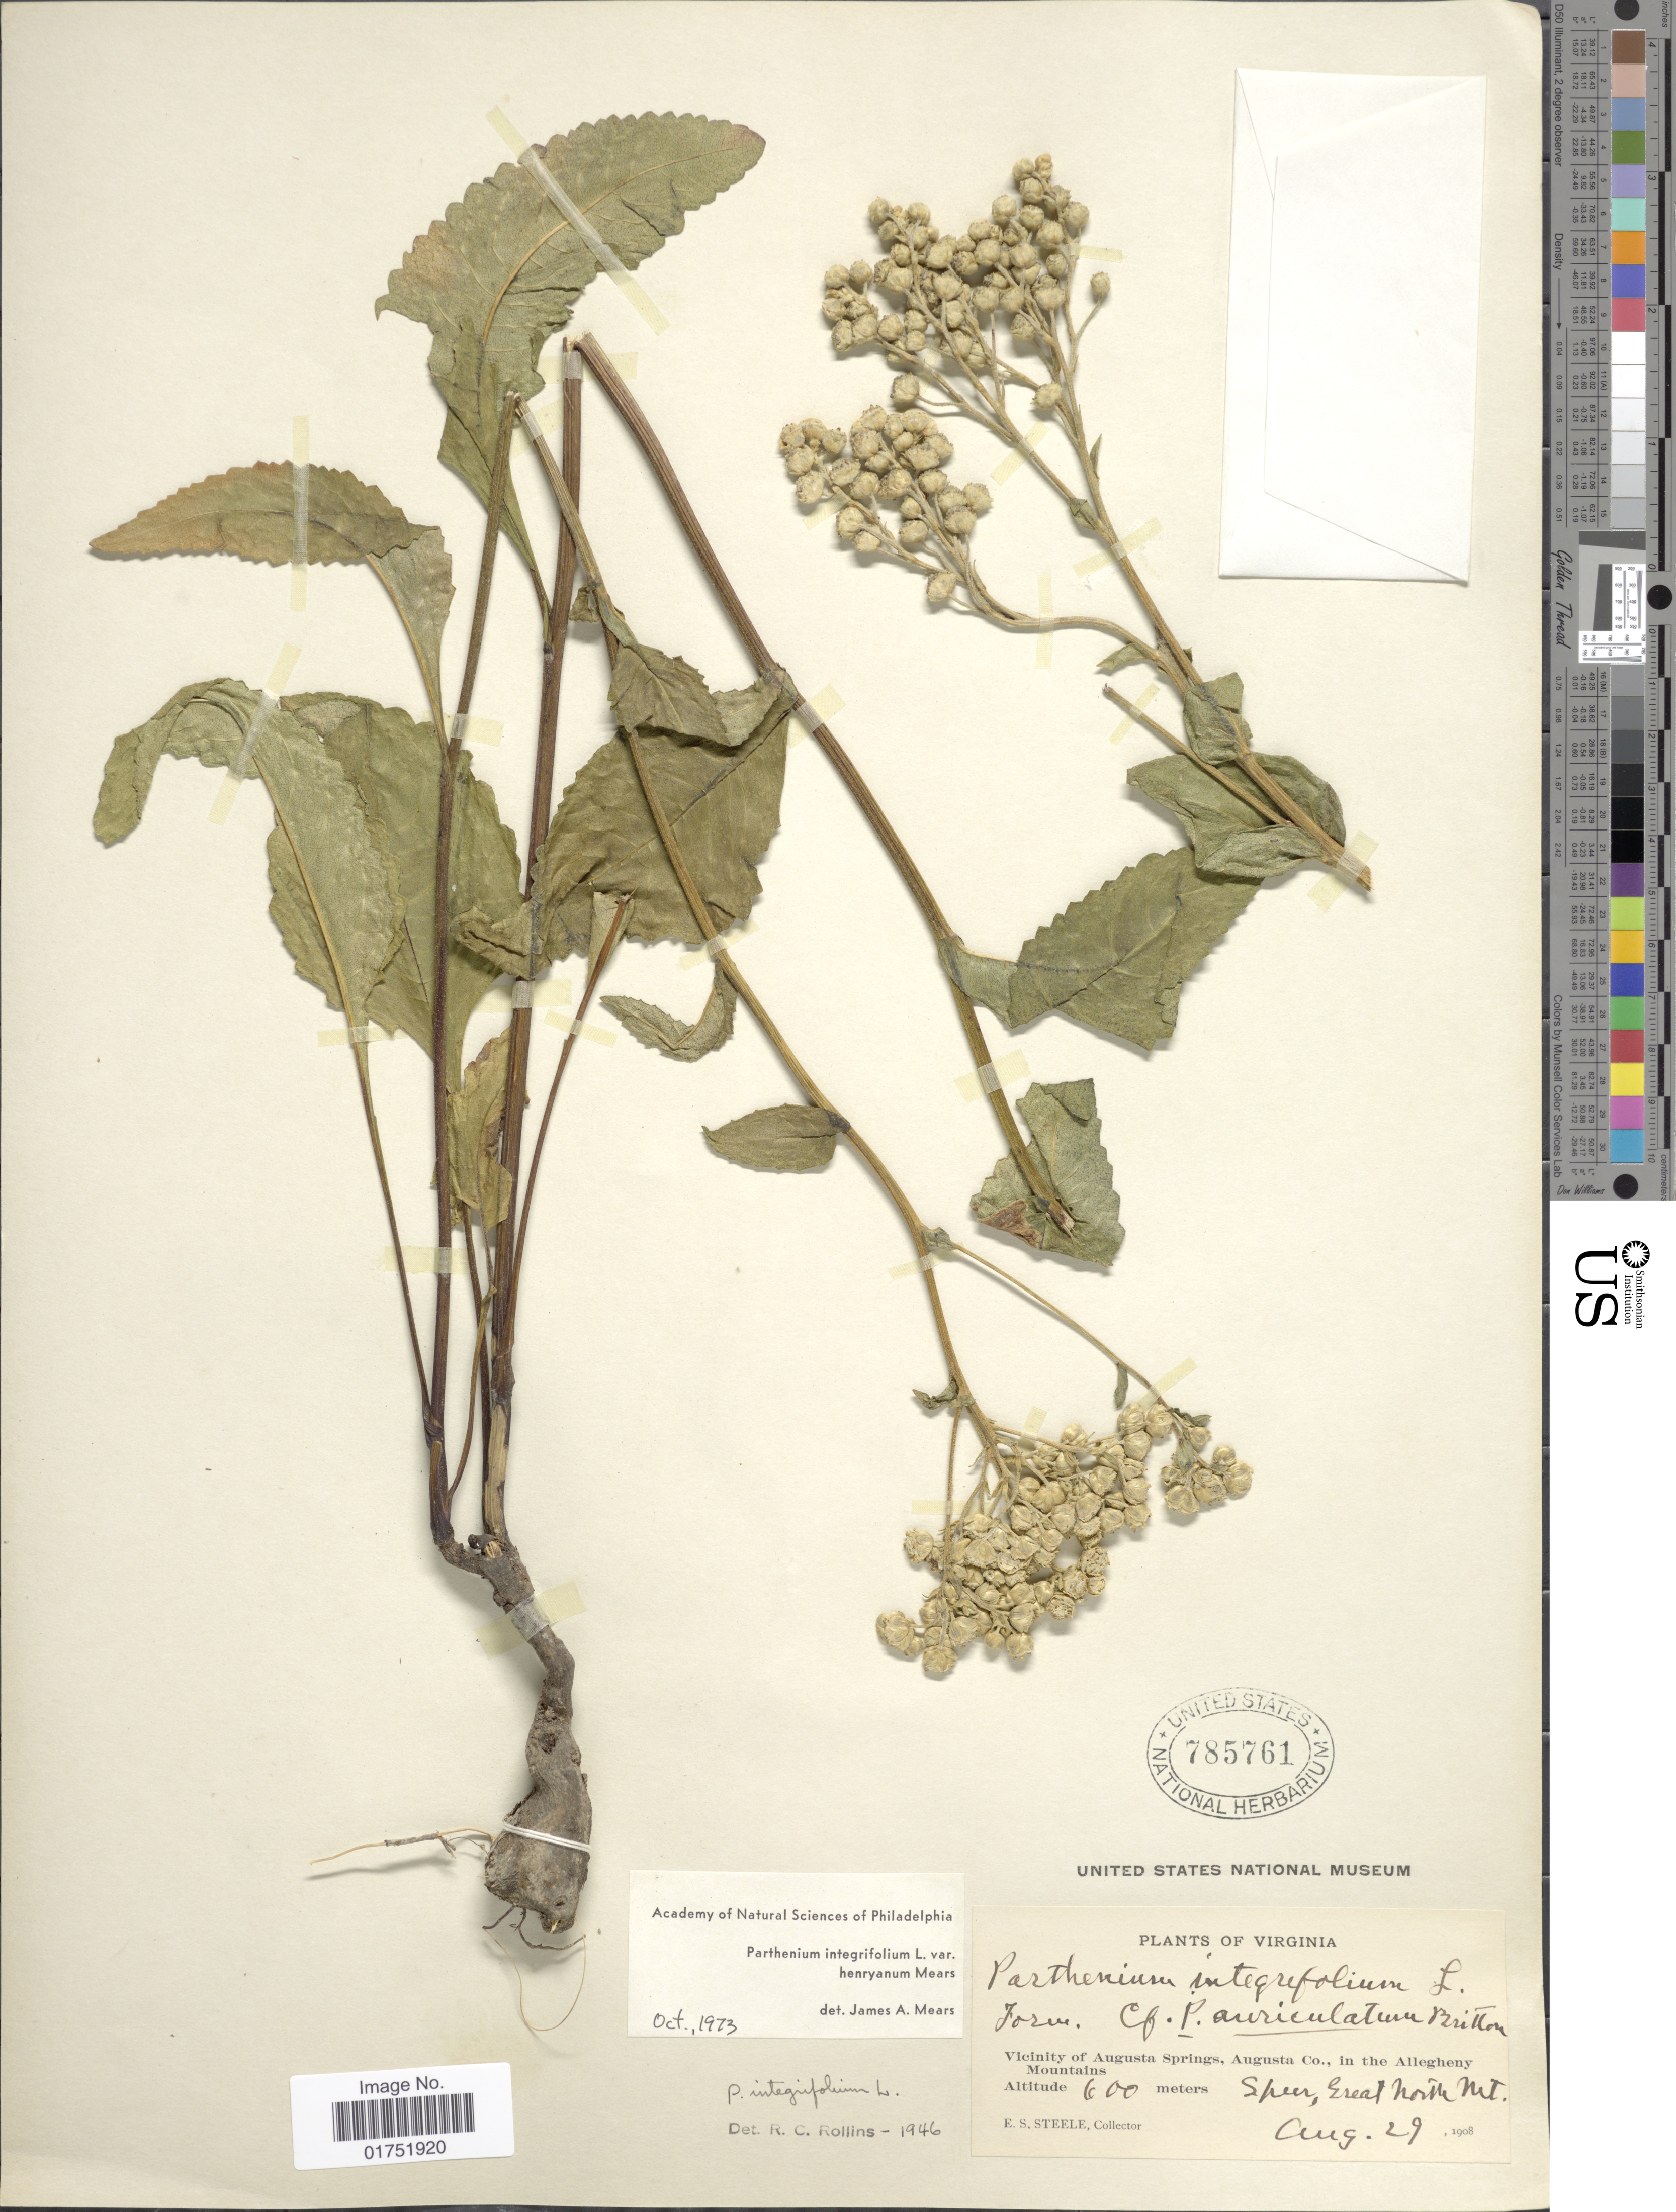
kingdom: Plantae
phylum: Tracheophyta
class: Magnoliopsida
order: Asterales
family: Asteraceae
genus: Parthenium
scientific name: Parthenium integrifolium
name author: L.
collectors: E. Steele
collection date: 1908-08-29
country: United States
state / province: Virginia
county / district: Augusta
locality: Vicinity of Augusta Springs, Augusta Co., in the Allegheny Mountains, Speer, Great North Mt.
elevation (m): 600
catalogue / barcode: US 785761